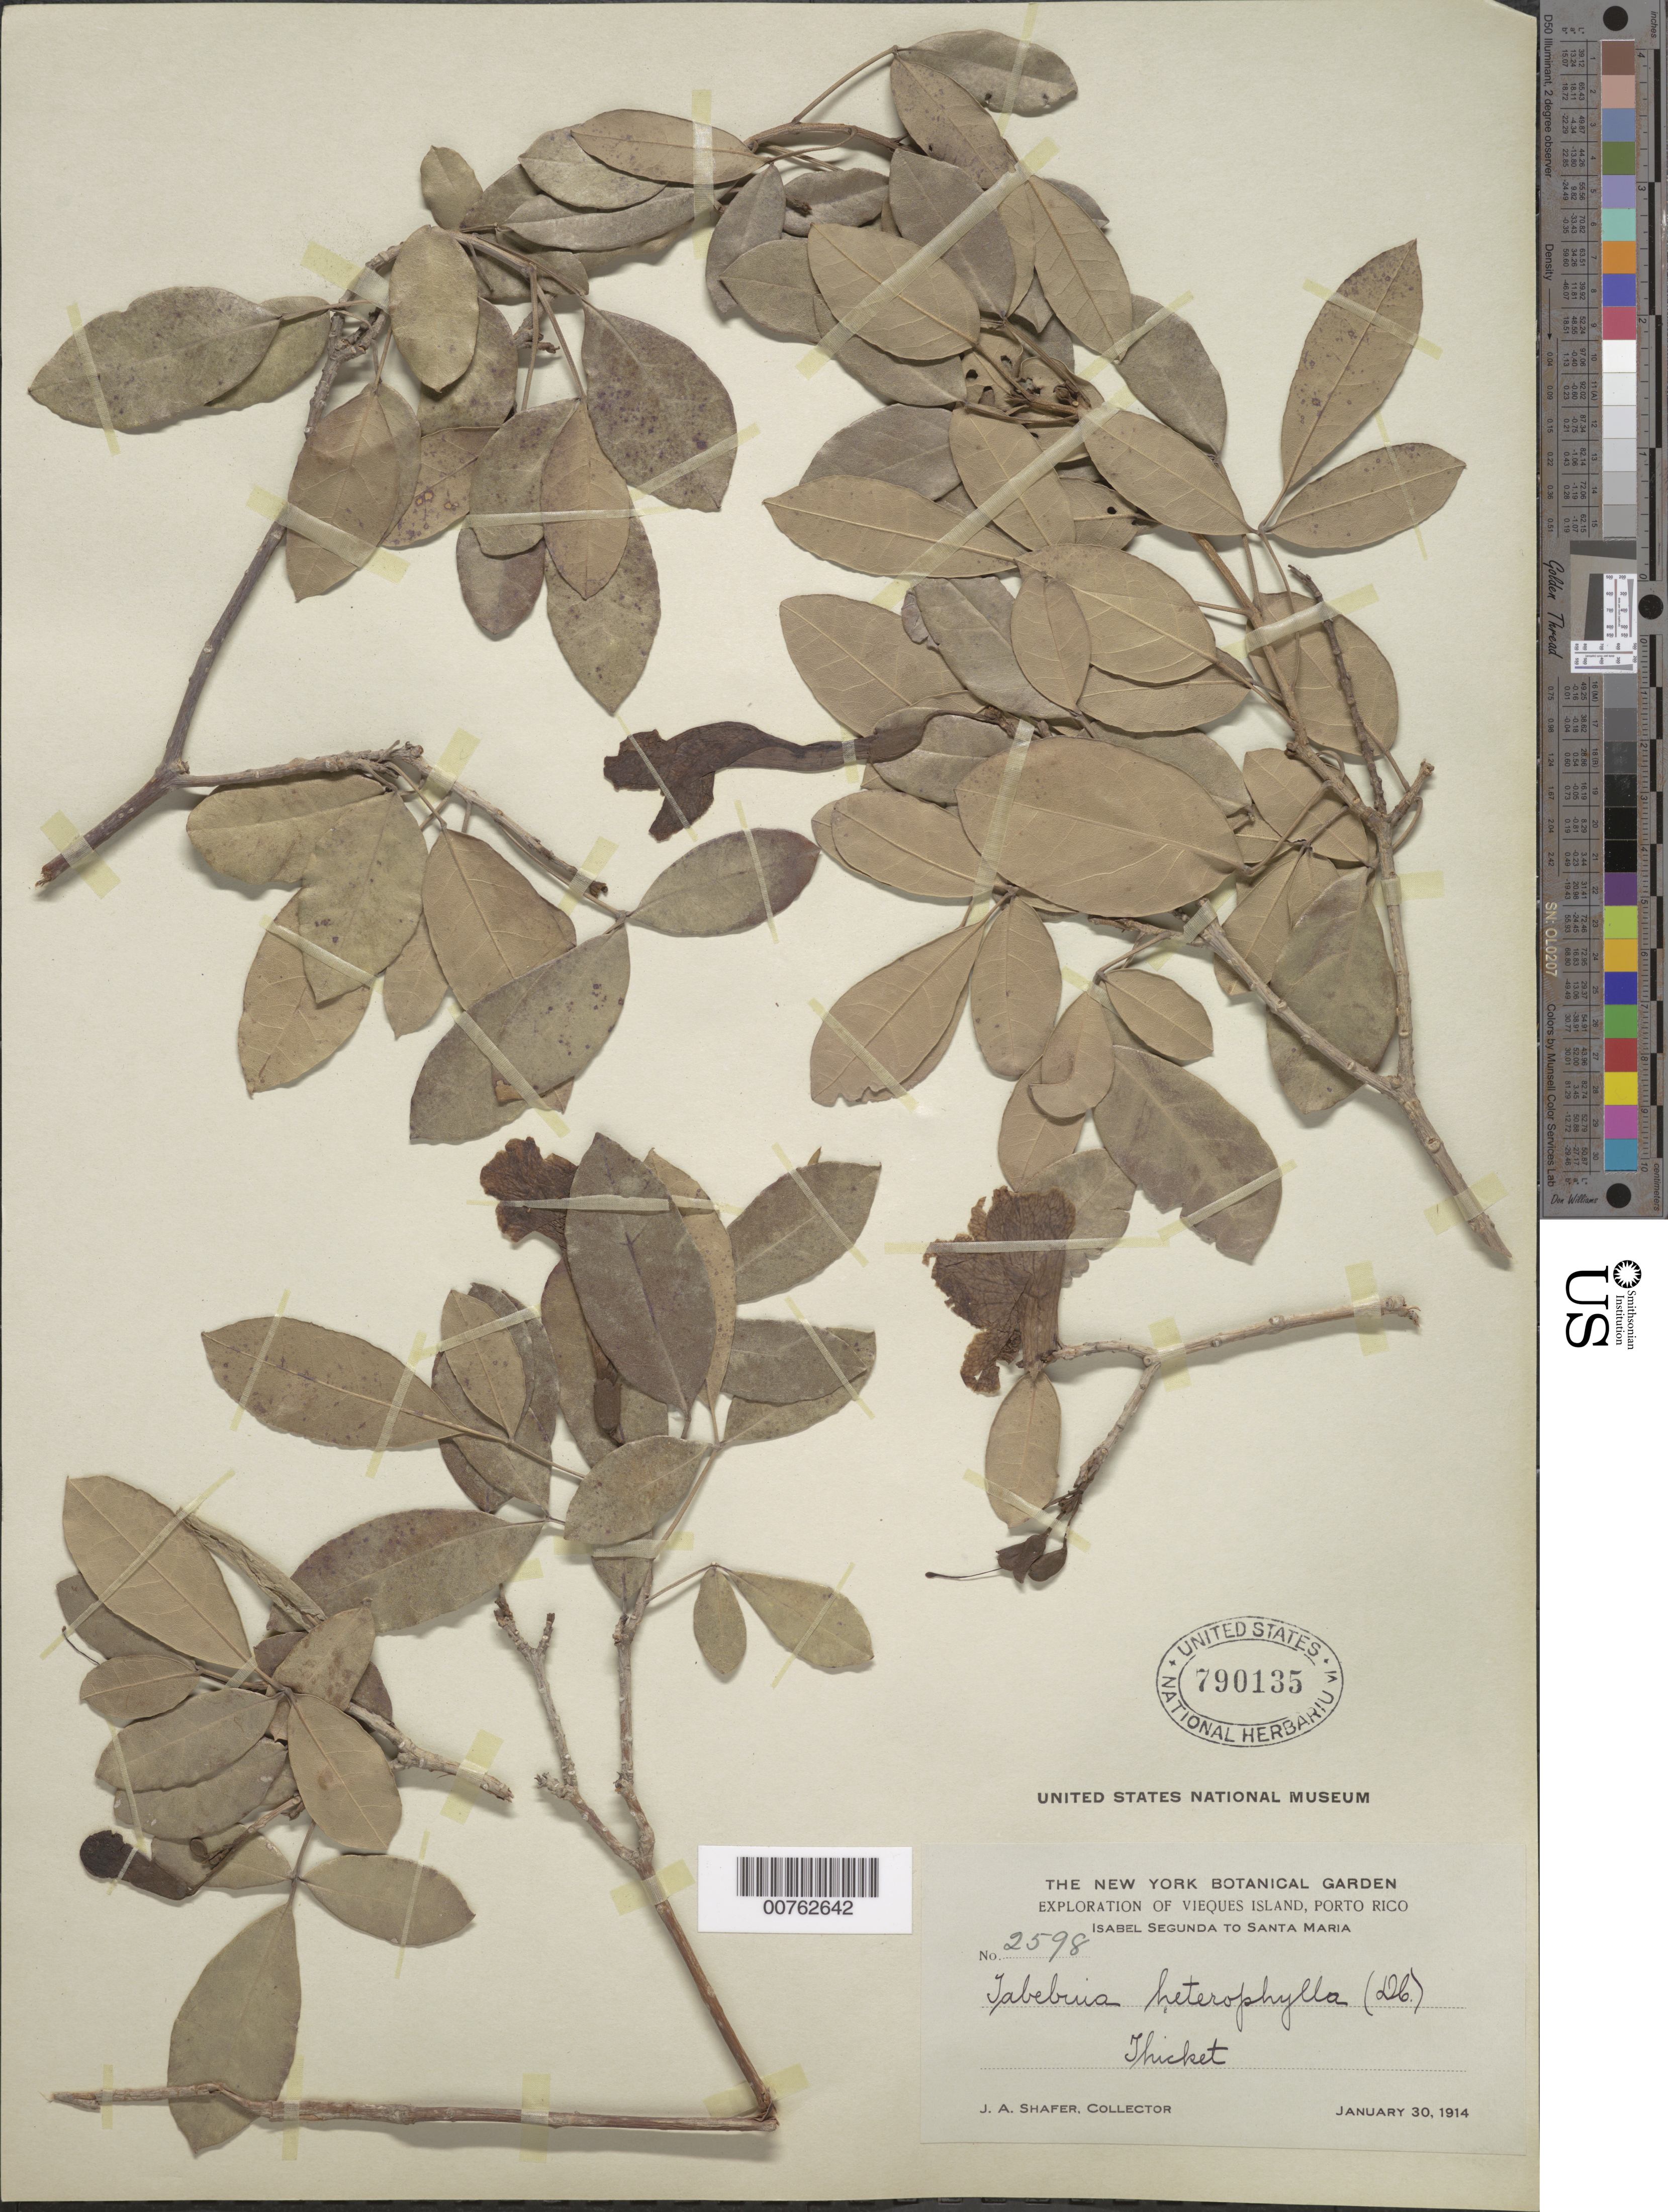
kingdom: Plantae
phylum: Tracheophyta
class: Magnoliopsida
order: Lamiales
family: Bignoniaceae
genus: Tabebuia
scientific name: Tabebuia heterophylla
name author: (DC.) Britton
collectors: J. A. Shafer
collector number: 2598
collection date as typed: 30 Jan 1914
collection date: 1914-01-30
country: Puerto Rico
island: Vieques I.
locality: Isabel Segunda to Santa Maria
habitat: Thicket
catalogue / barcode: US 790135